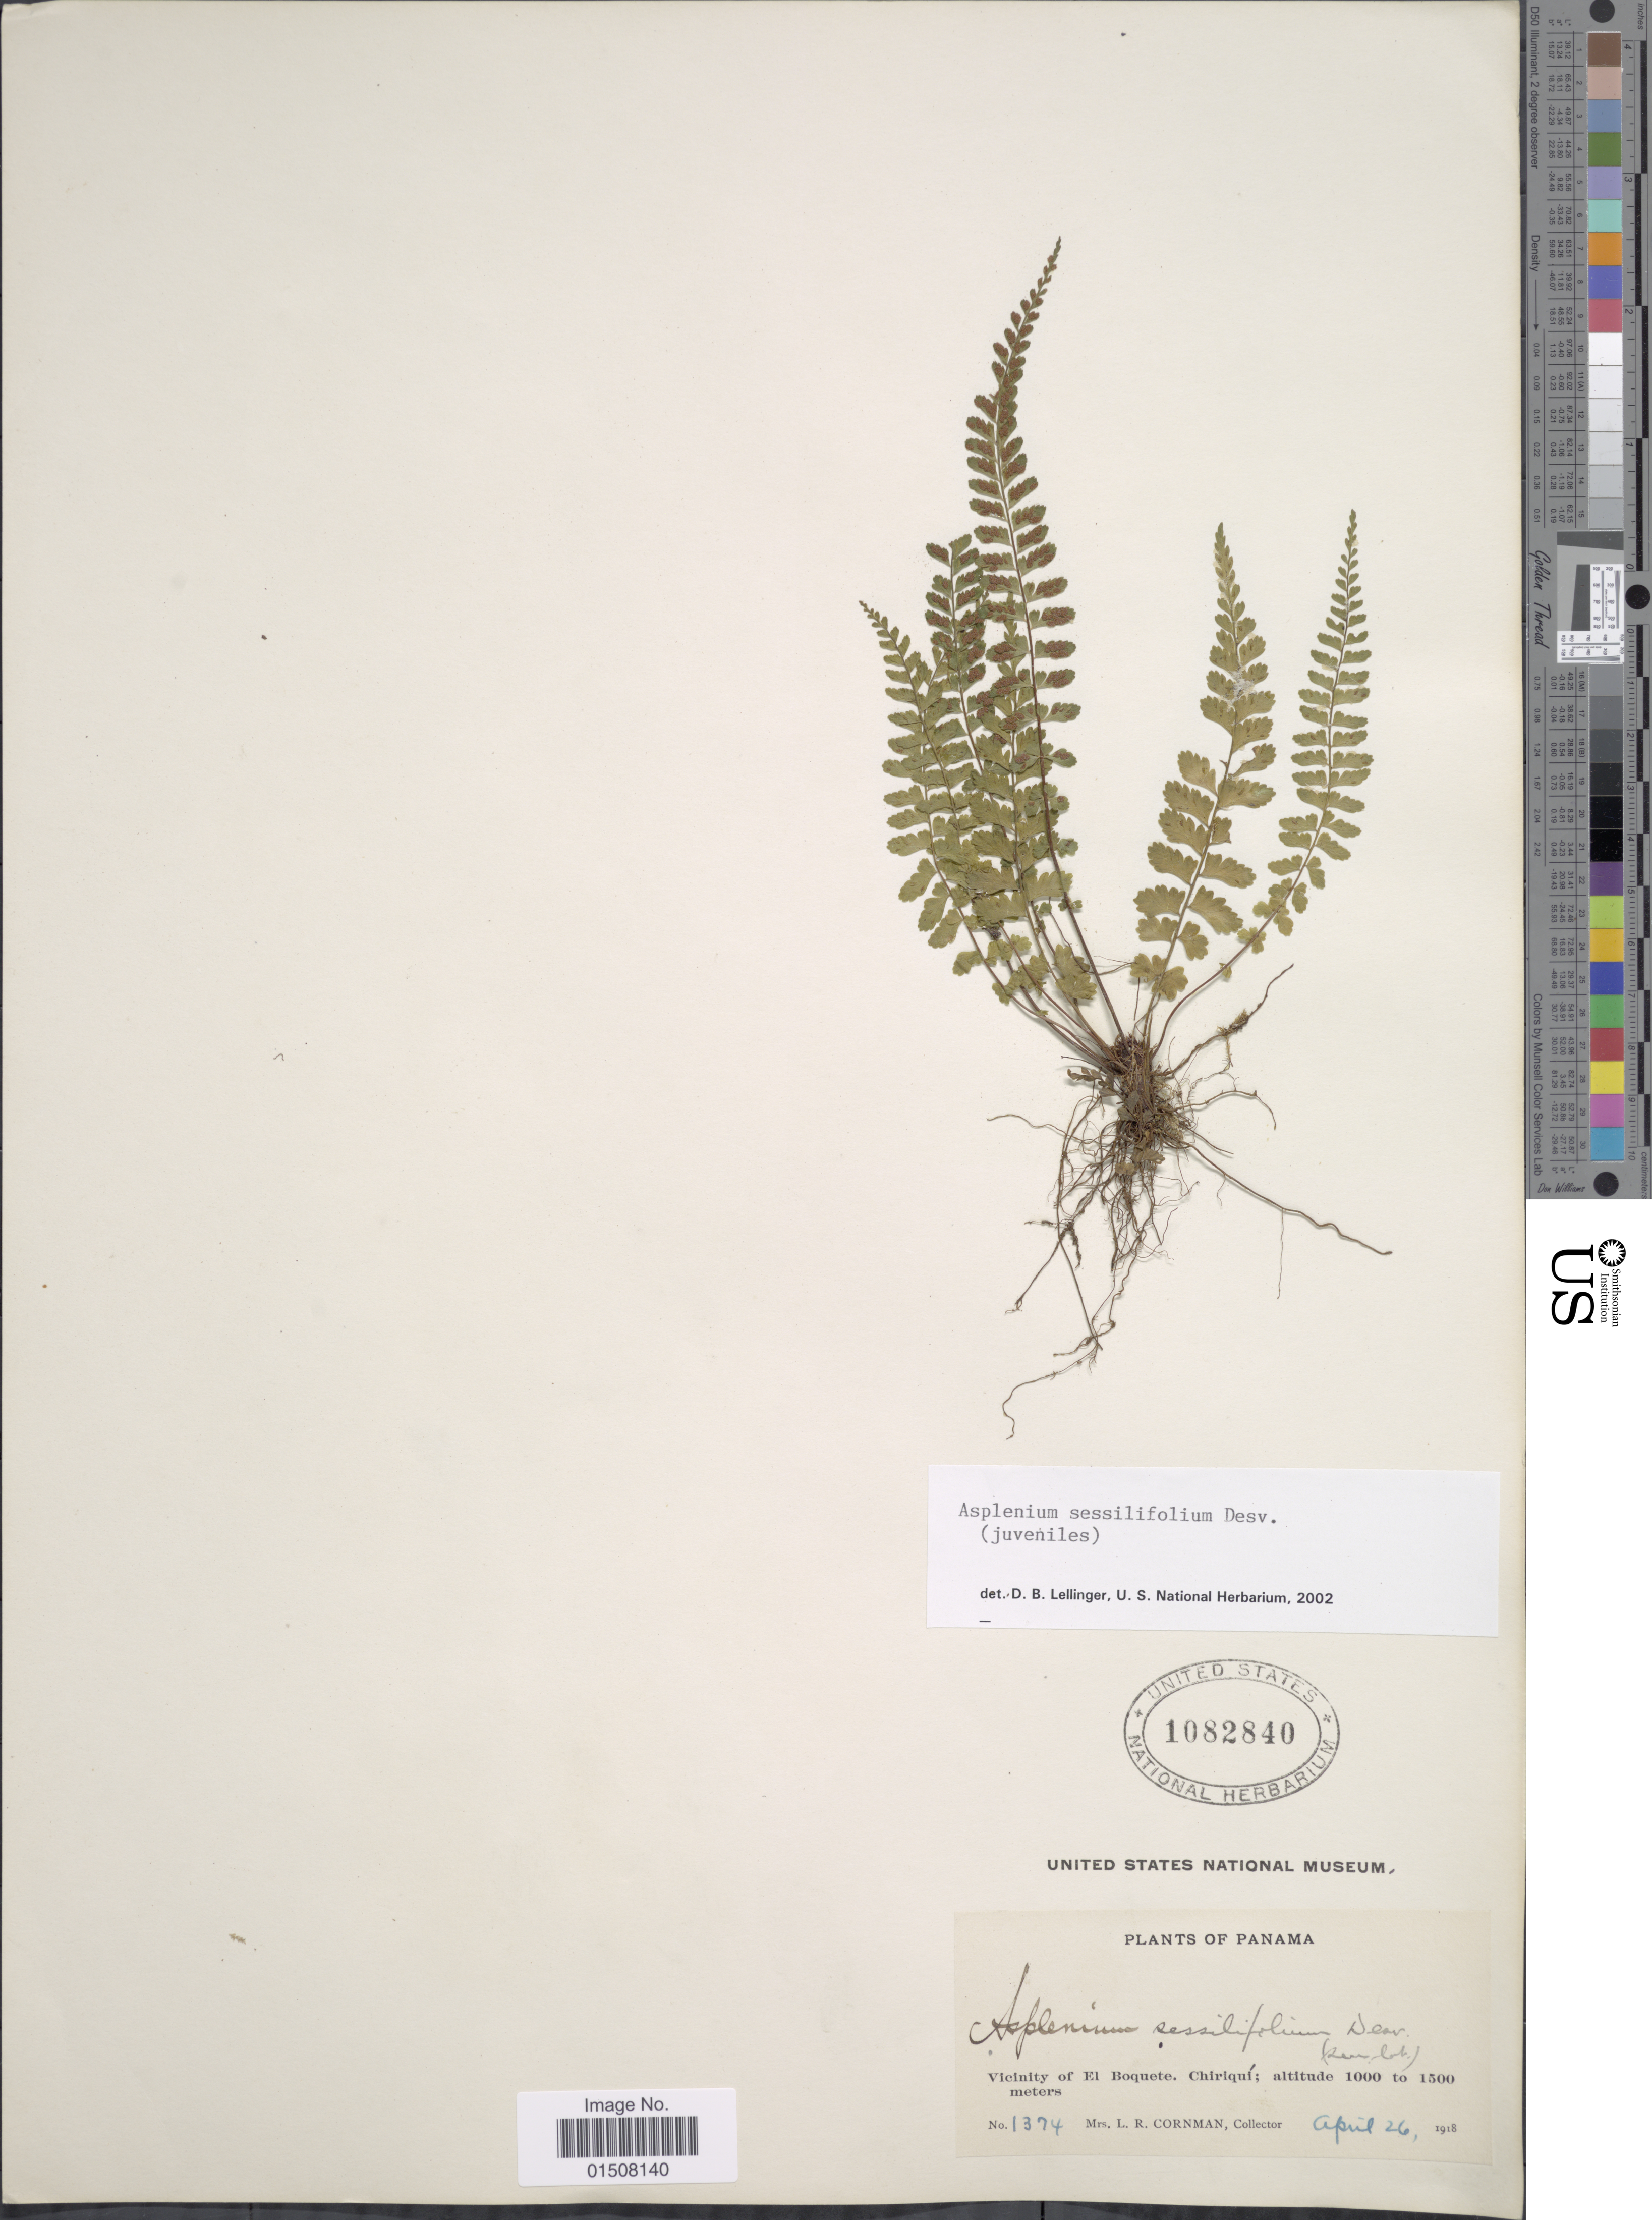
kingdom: Plantae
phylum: Tracheophyta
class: Polypodiopsida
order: Polypodiales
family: Aspleniaceae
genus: Asplenium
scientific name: Asplenium sessilifolium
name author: Desv.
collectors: L. Cornman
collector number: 1374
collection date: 1918-04-26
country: Panama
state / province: Chiriqui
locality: Vicinity of El Boquete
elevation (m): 1000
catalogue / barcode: US 1082840